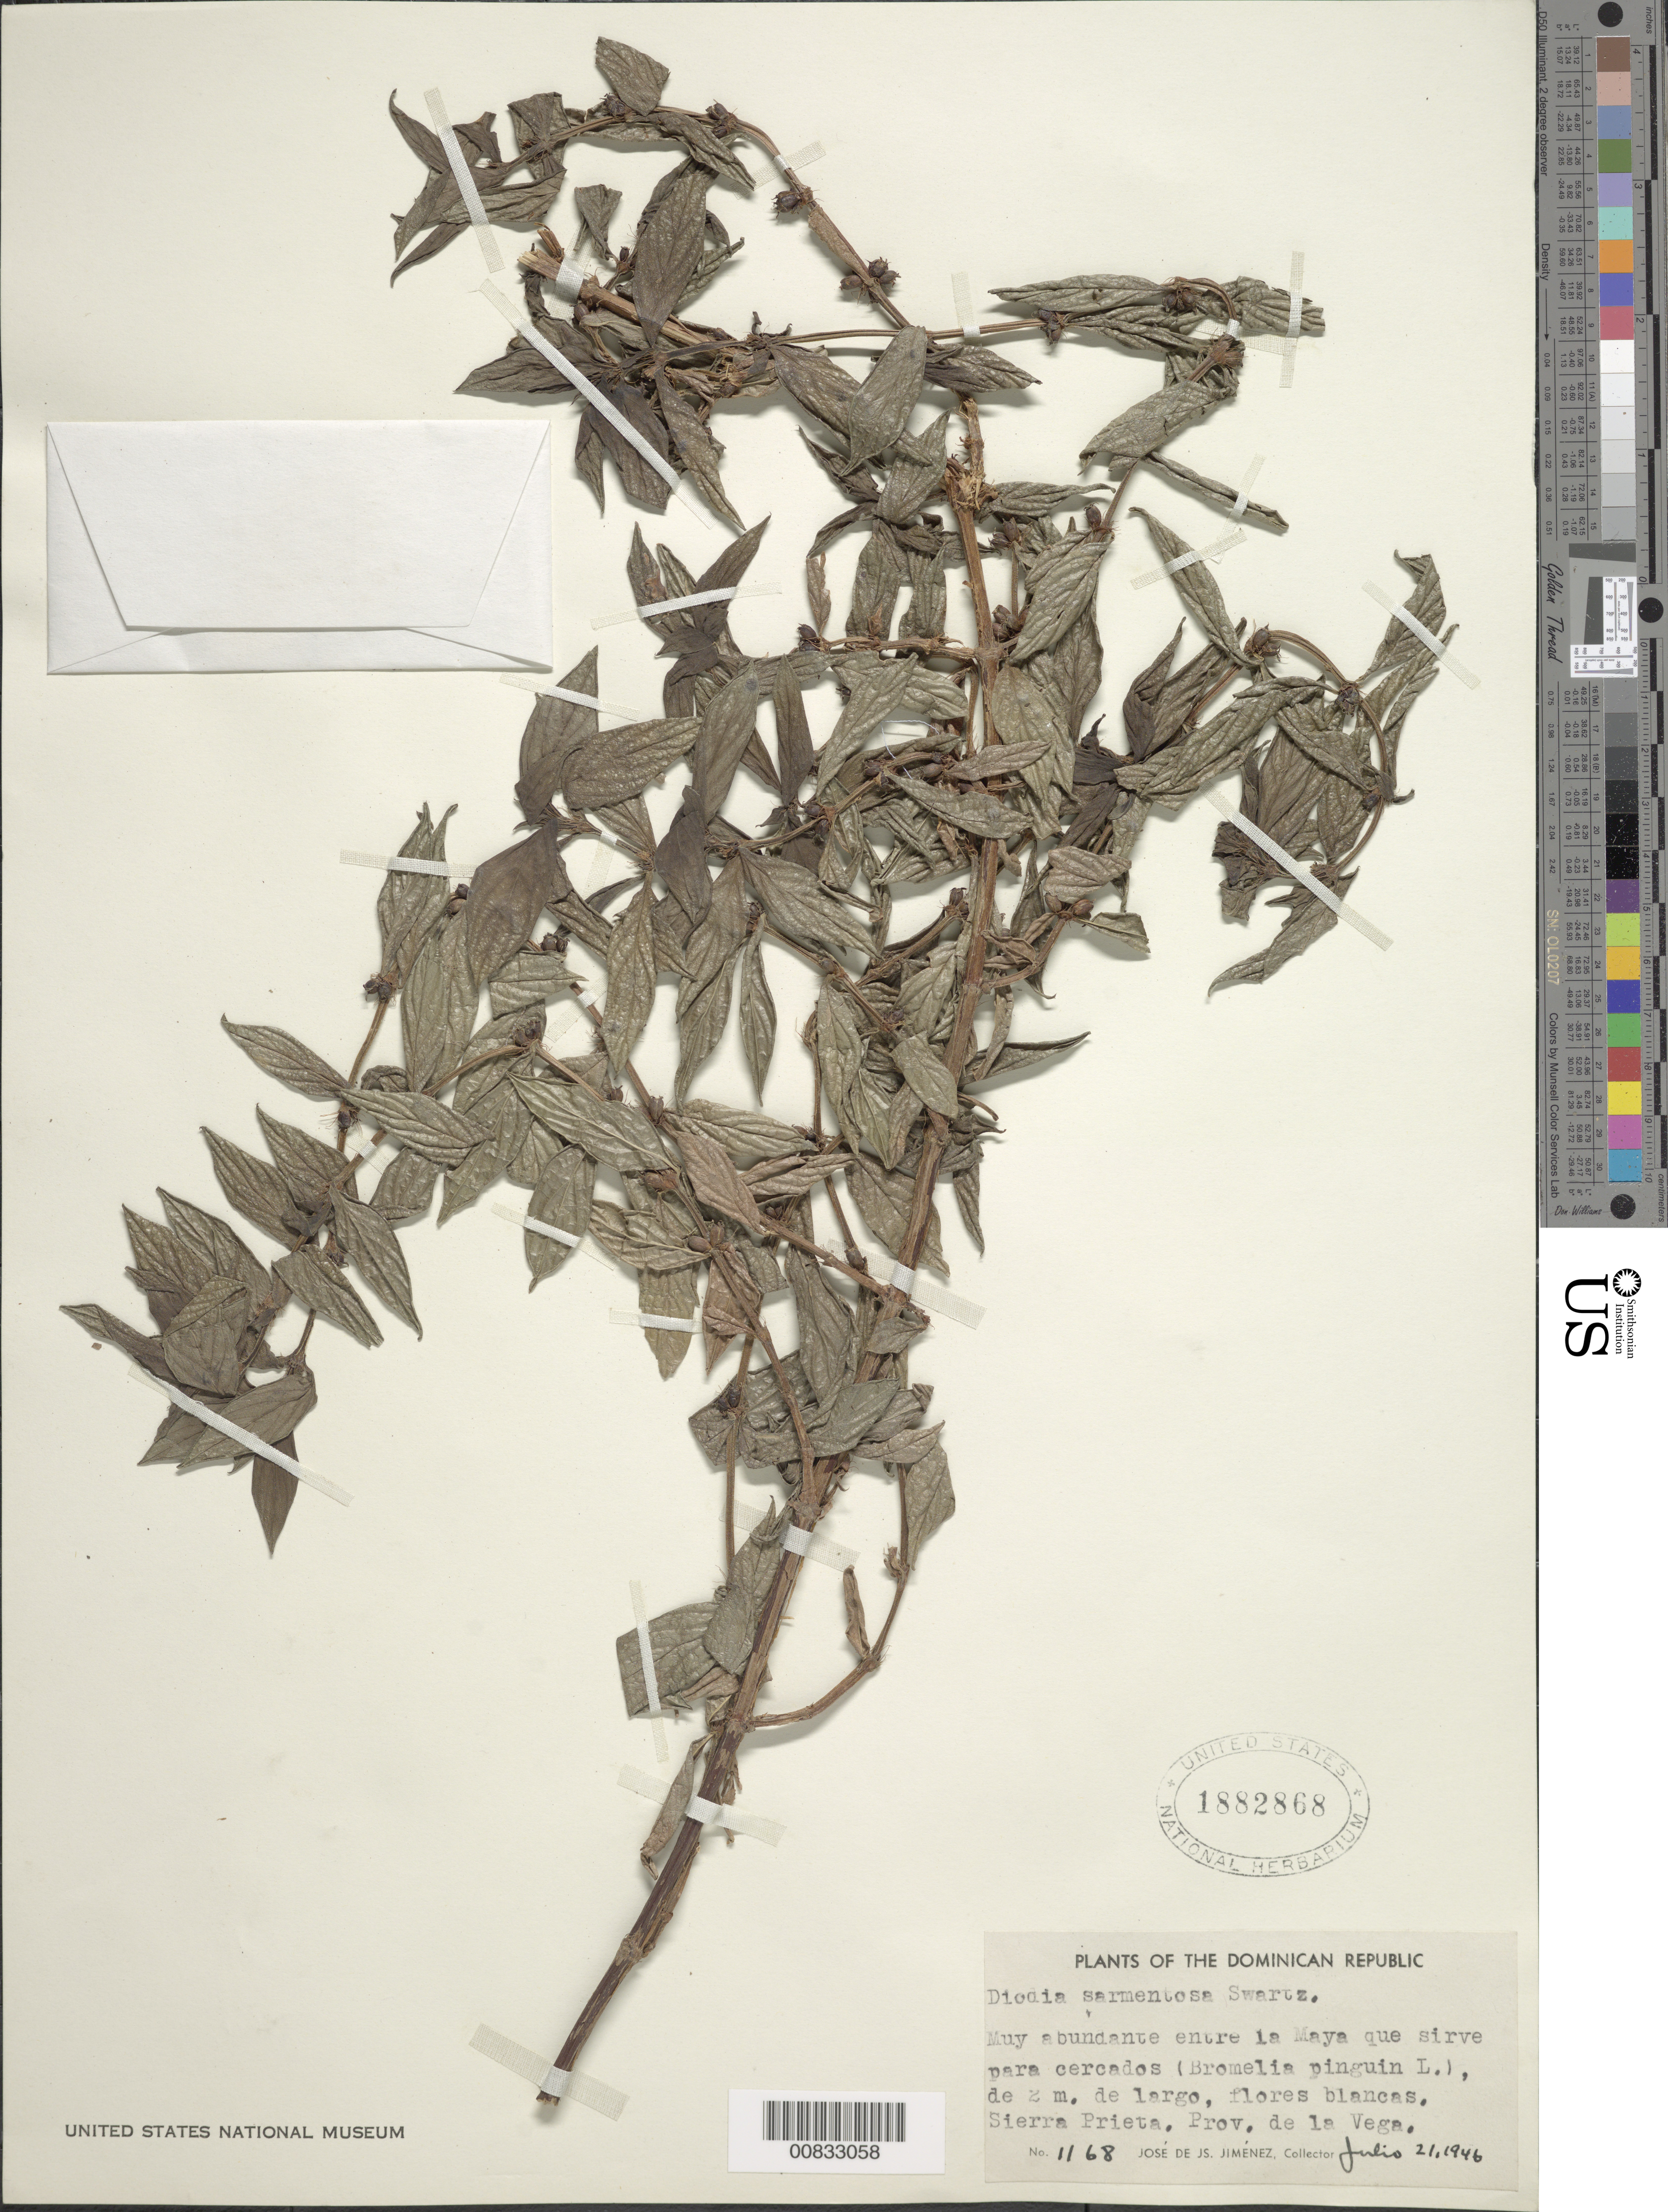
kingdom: Plantae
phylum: Tracheophyta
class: Magnoliopsida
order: Gentianales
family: Rubiaceae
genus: Diodia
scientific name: Diodia sarmentosa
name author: Sw.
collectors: J. J. Jiménez Almonte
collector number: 1168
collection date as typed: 21 Jul 1946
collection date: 1946-07-21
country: Dominican Republic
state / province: La Vega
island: Hispaniola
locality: Sierra Prieta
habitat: Entre La Maya que sirve para cercados (Bromelia pinguin L.)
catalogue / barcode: US 1882868